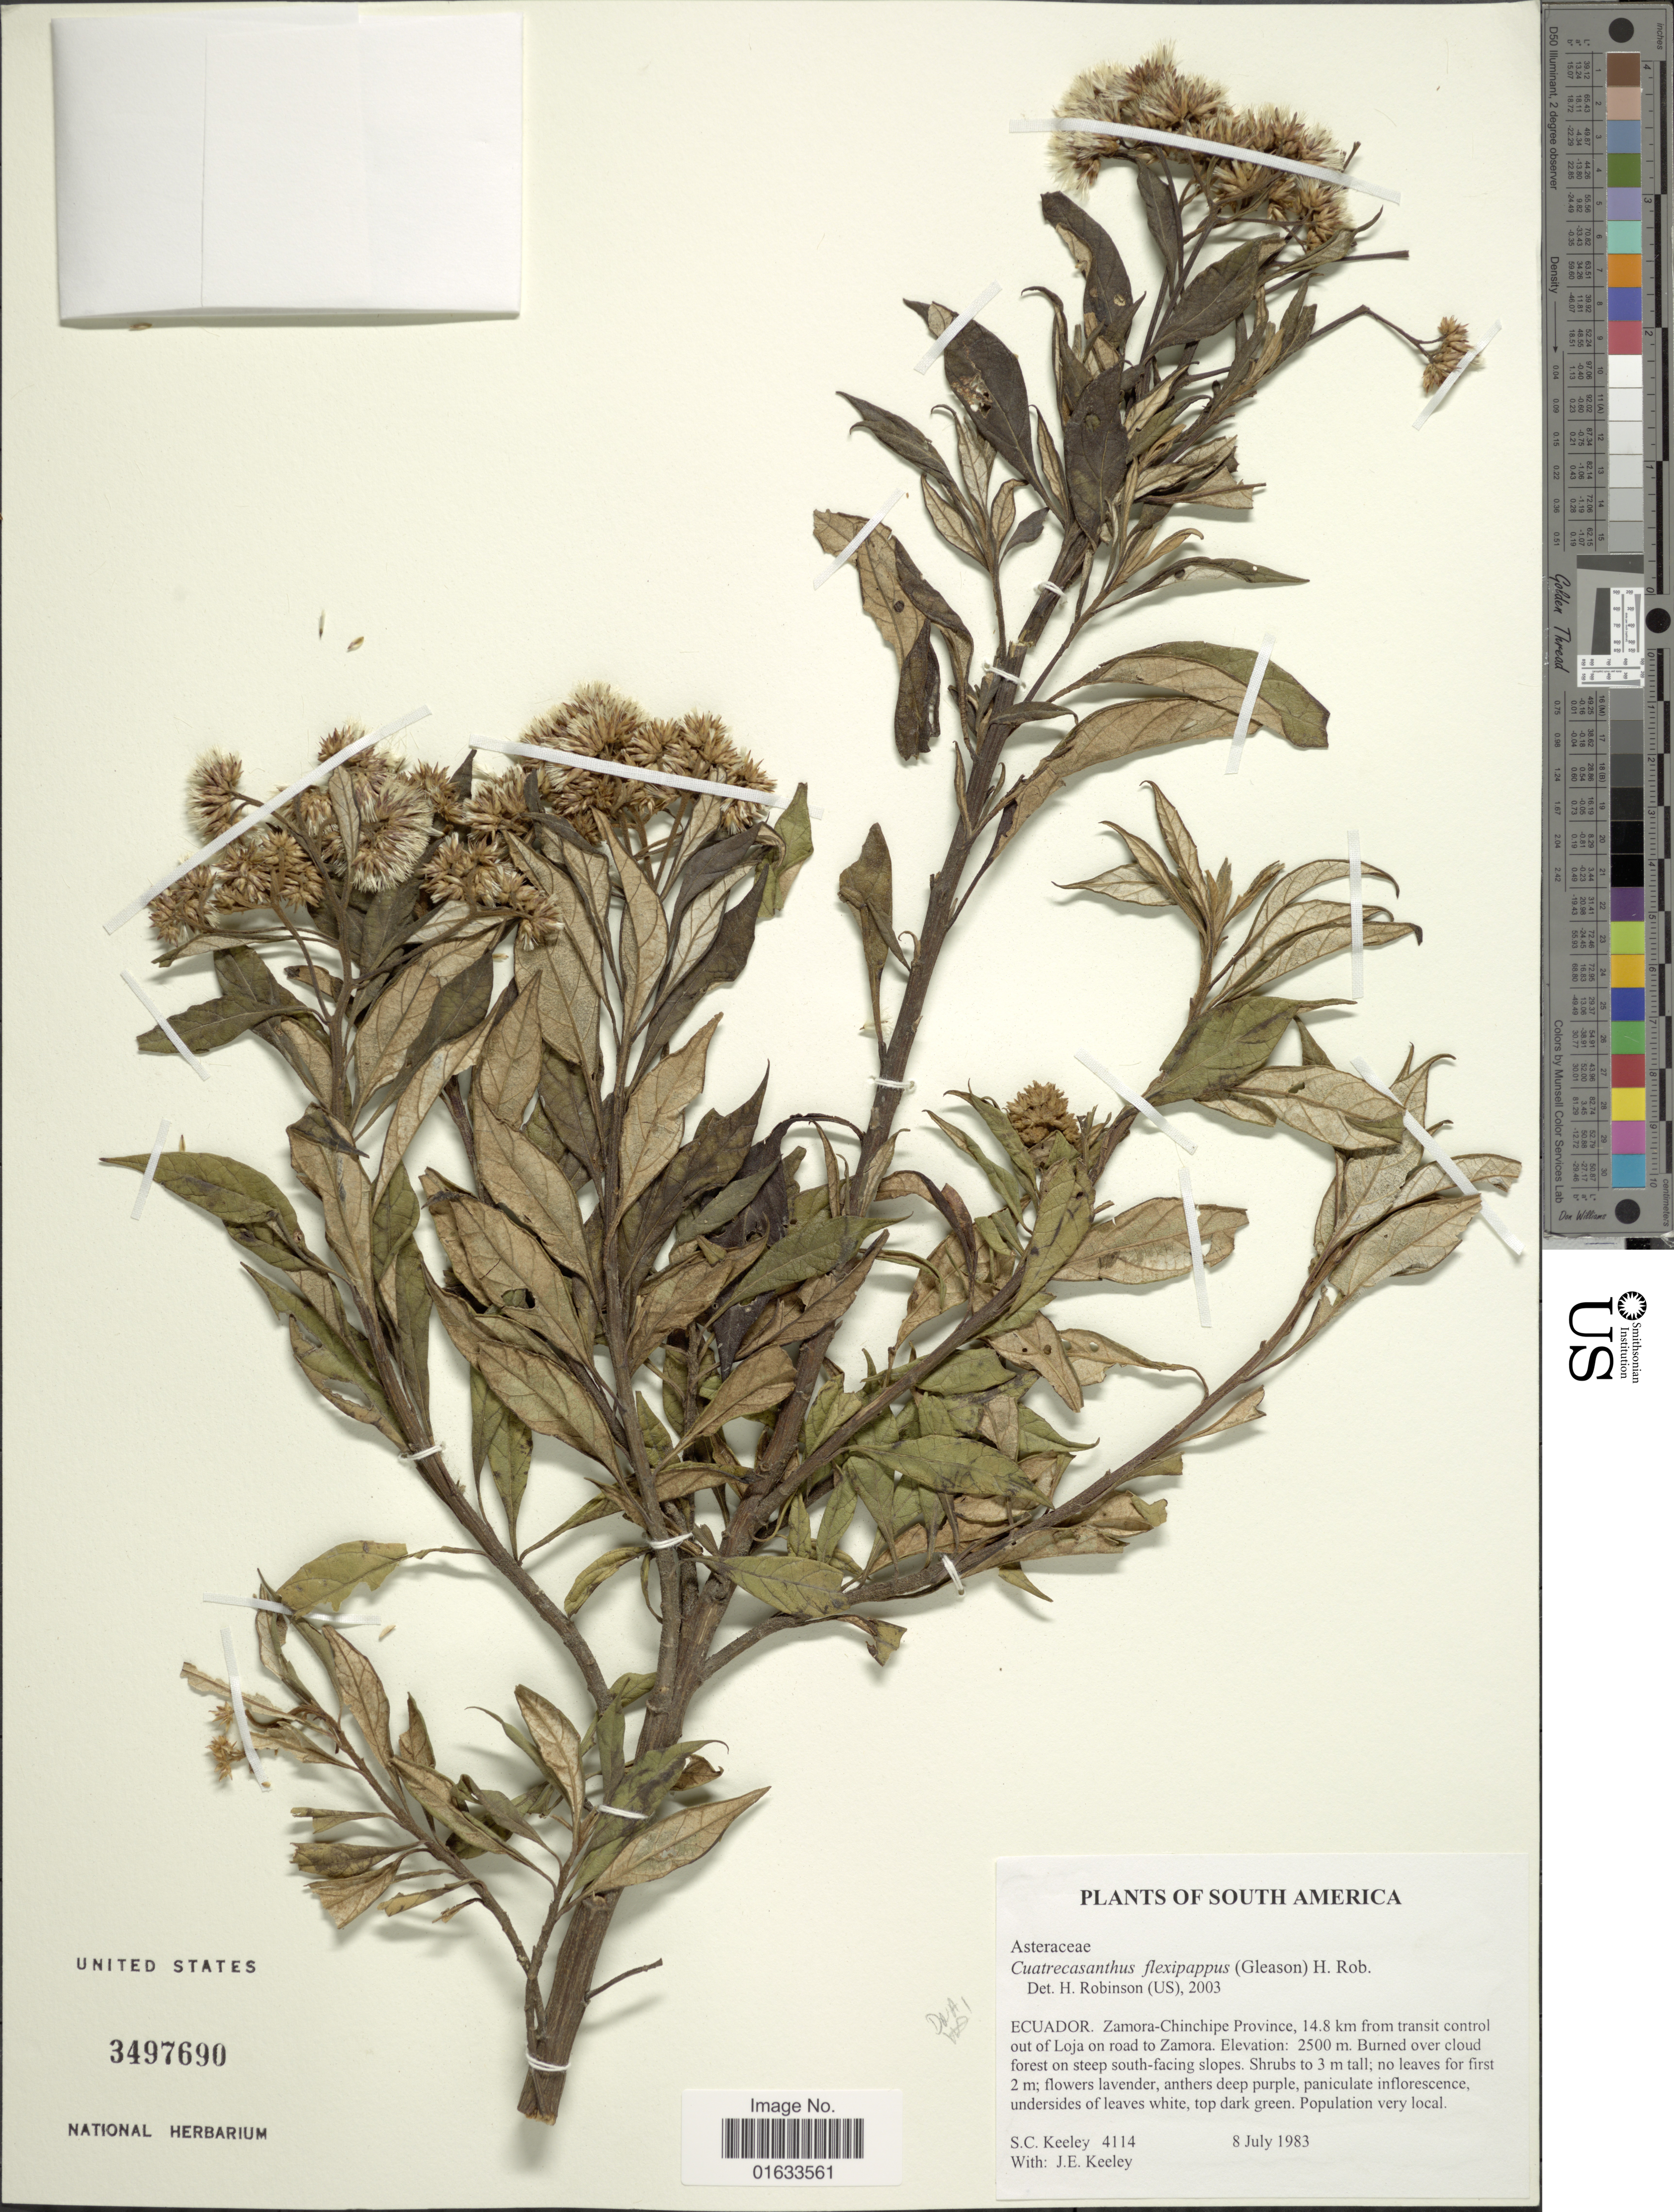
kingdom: Plantae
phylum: Tracheophyta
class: Magnoliopsida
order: Asterales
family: Asteraceae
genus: Cuatrecasanthus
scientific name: Cuatrecasanthus flexipappus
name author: (Gleason) H. Rob.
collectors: S. C. Keeley & J. E. Keeley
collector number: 4114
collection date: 1983-07-08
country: Ecuador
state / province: Zamora-Chinchipe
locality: Ecuador. Zamora-Chinchipe Province, 14.8 km from transit control out of Loja on road to Zamora.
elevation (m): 2500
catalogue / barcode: US 3497690